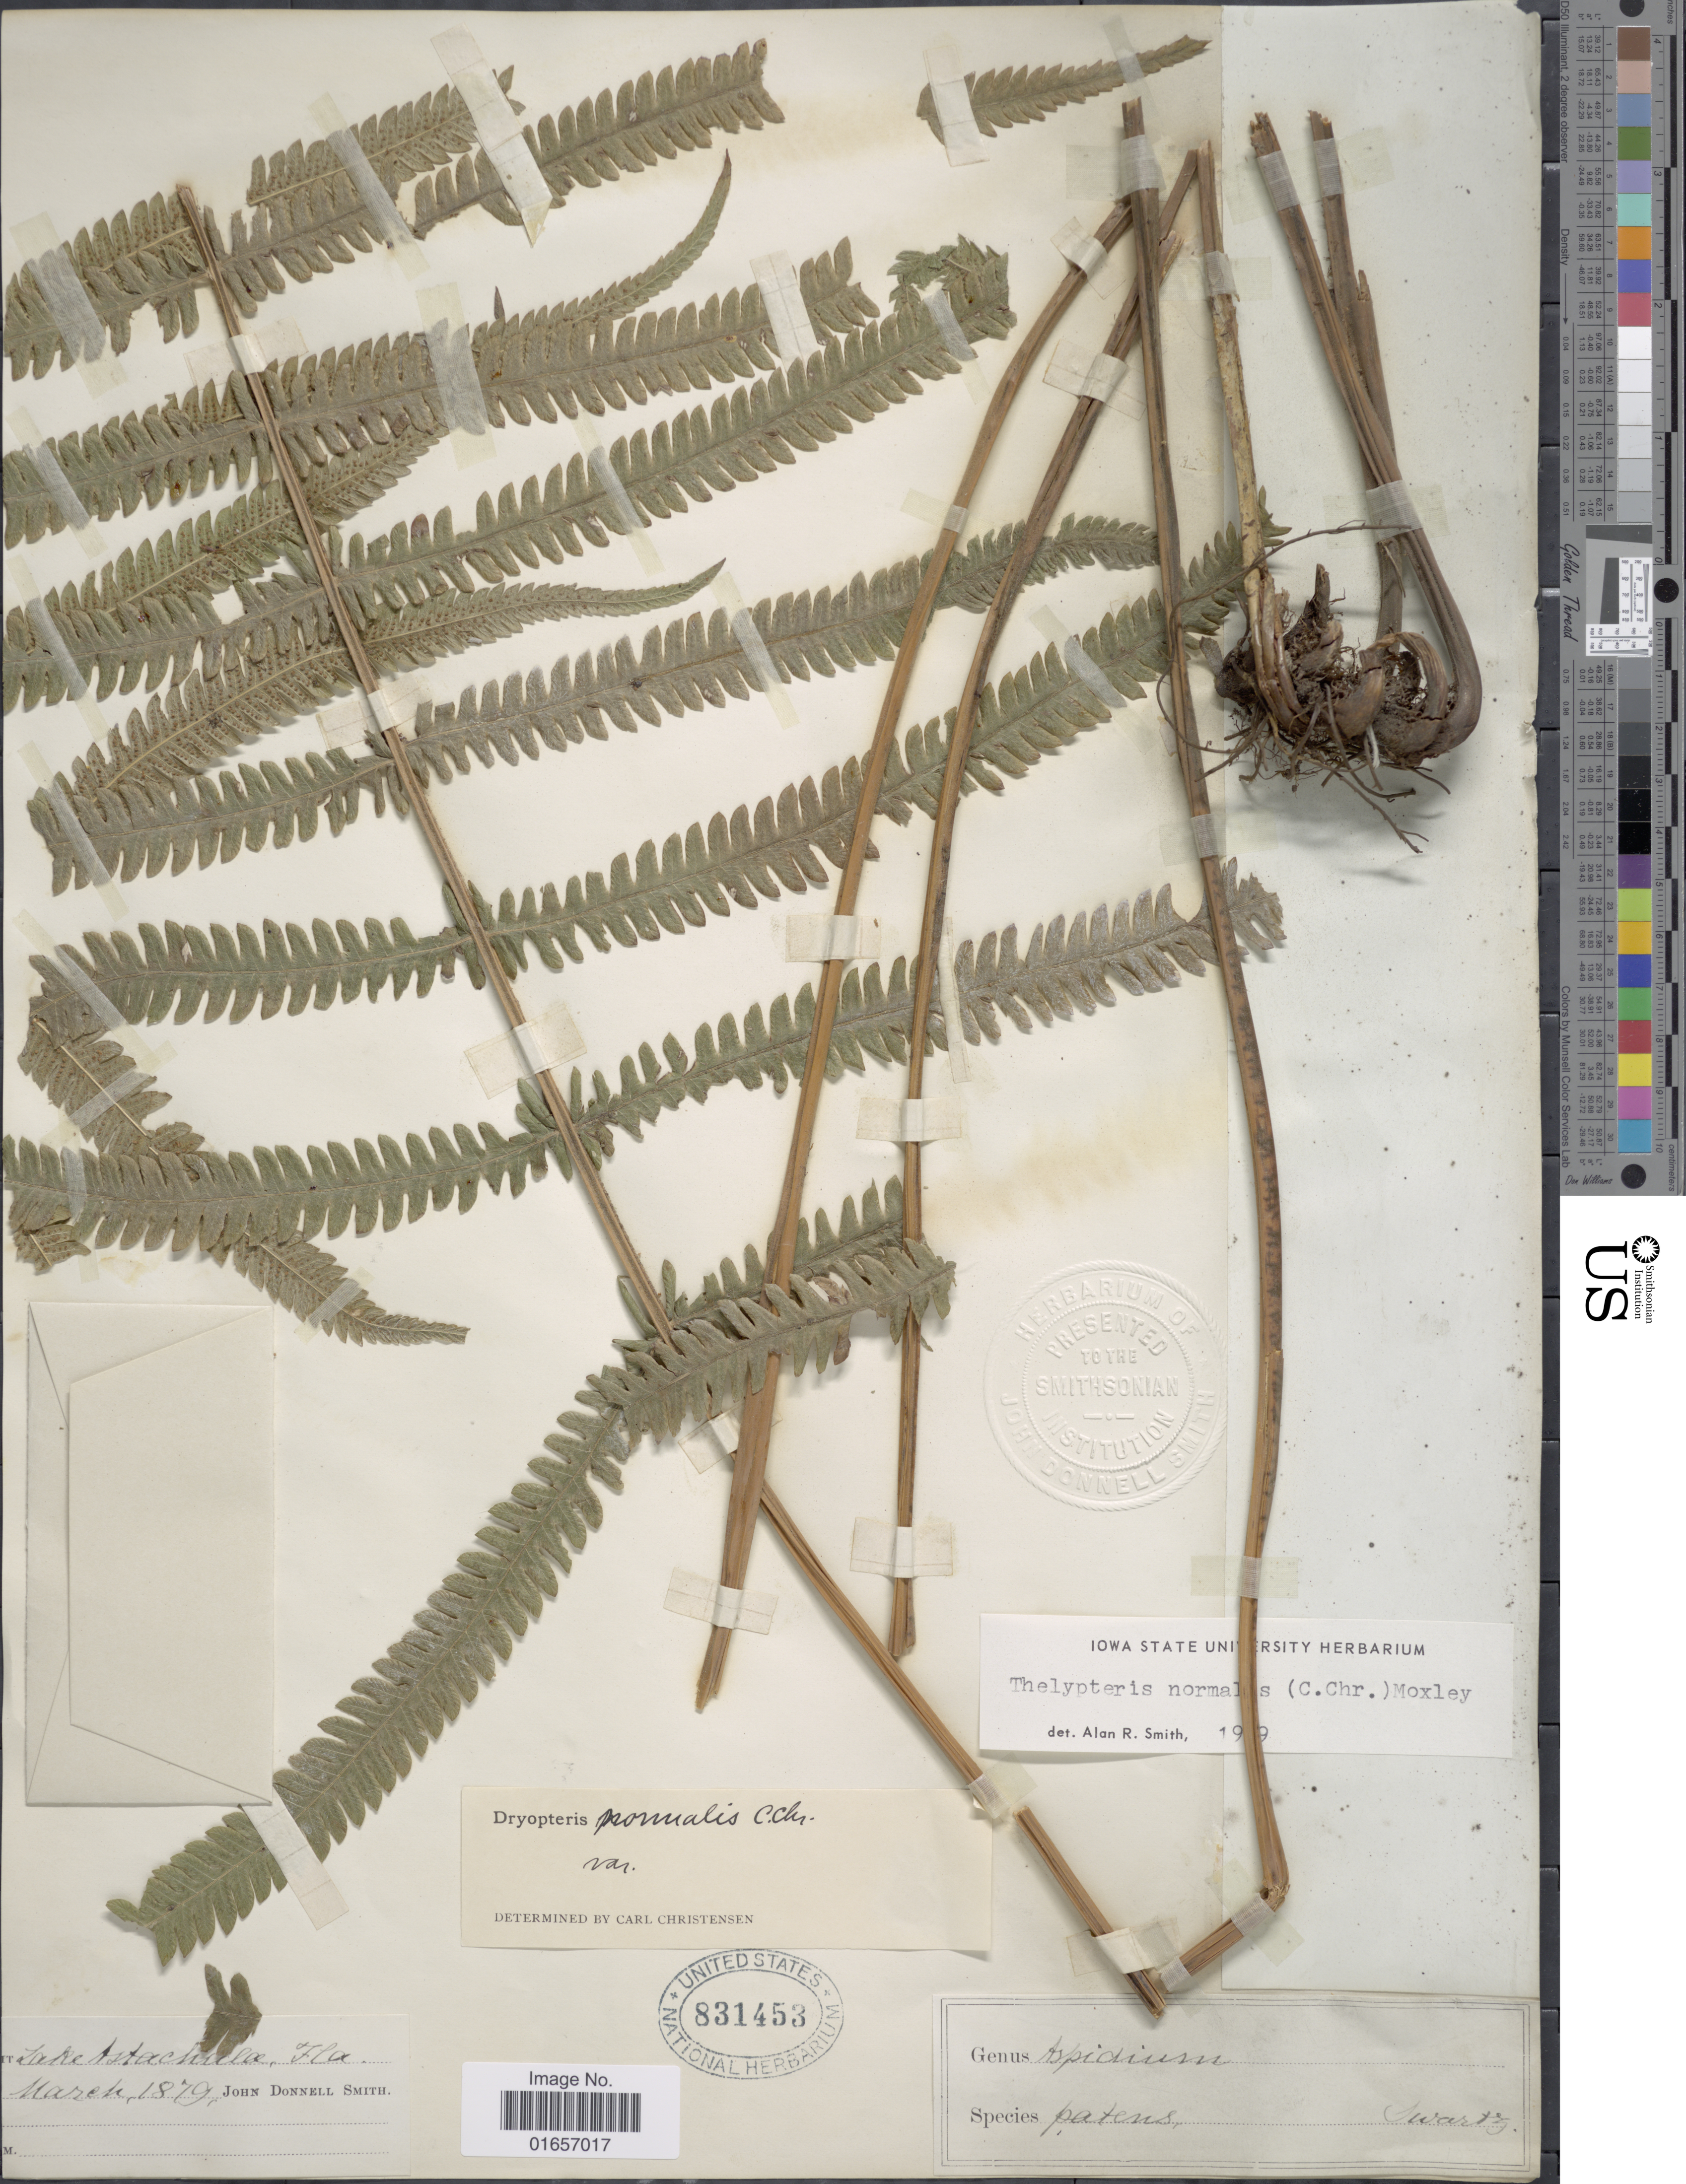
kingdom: Plantae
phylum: Tracheophyta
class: Polypodiopsida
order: Polypodiales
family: Thelypteridaceae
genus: Christella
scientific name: Christella kunthii comb. ined.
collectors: J. Donnell Smith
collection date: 1879-03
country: United States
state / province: Florida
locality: Lake Astachula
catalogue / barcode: US 831453